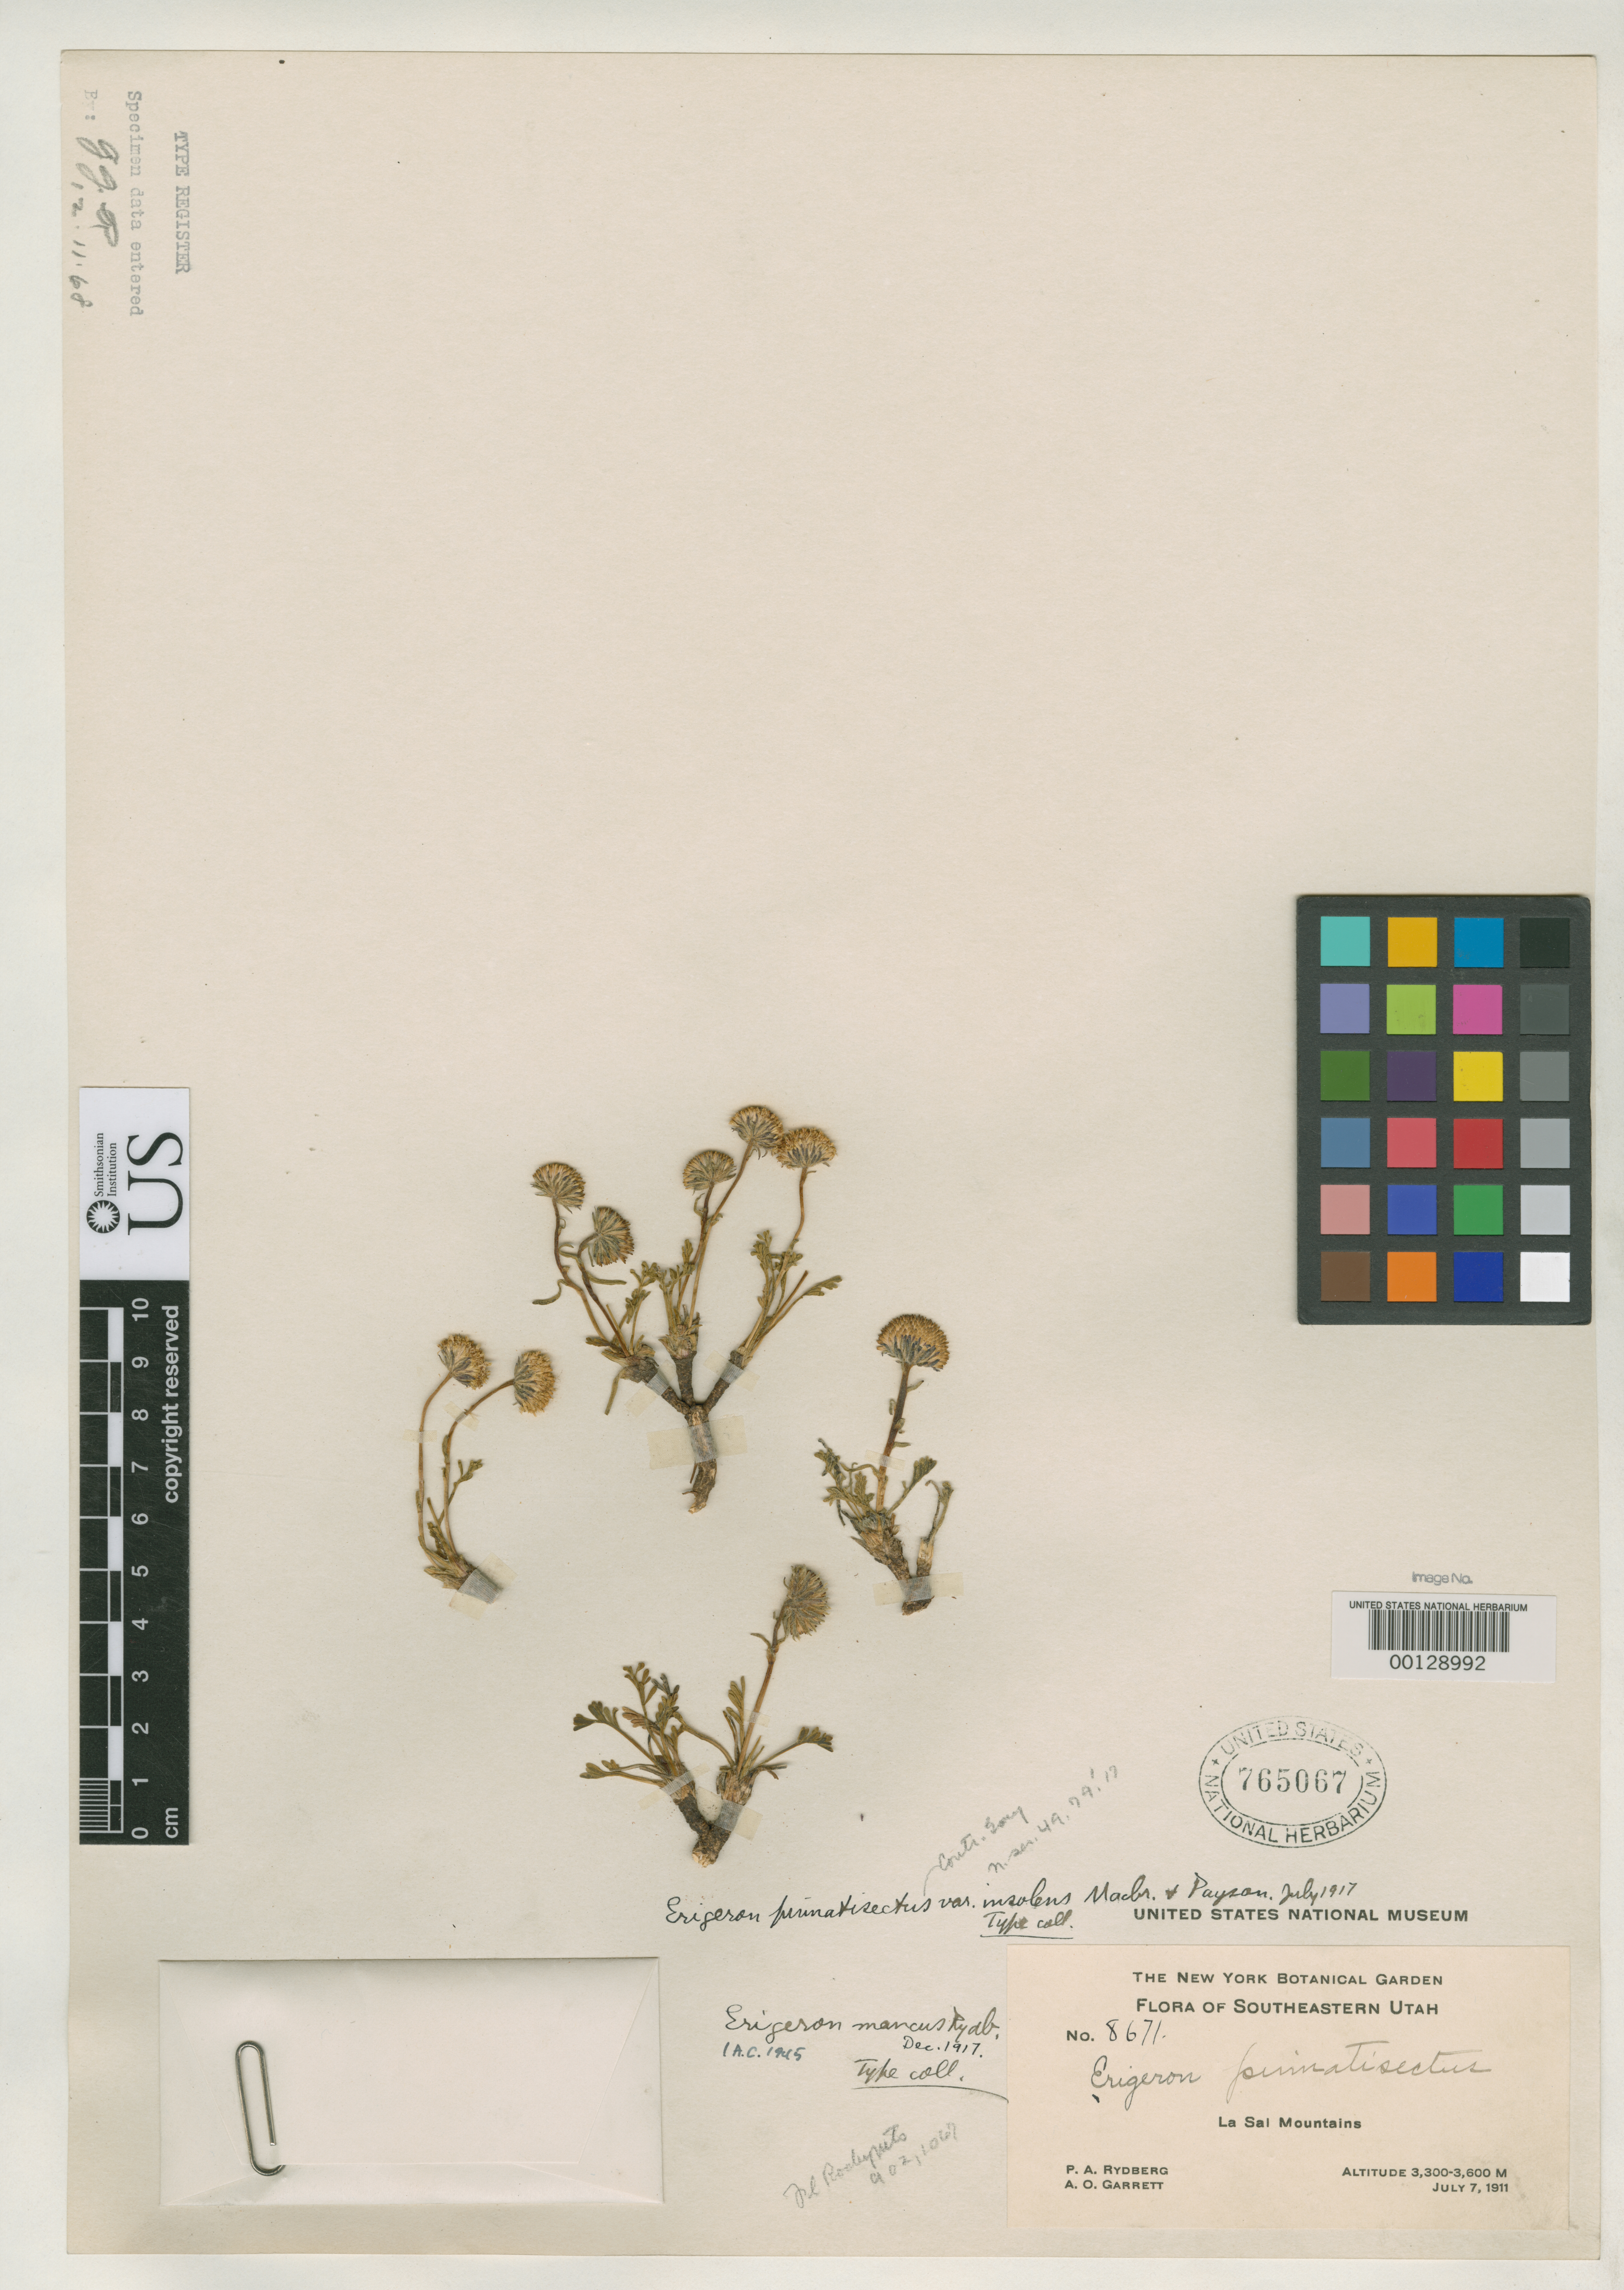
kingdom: Plantae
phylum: Tracheophyta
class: Magnoliopsida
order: Asterales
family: Asteraceae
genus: Erigeron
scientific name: Erigeron mancus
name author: Rydb.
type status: Isotype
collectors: P. A. Rydberg & A. O. Garrett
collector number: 8671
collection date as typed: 07 Jul 1911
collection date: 1911-07-07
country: United States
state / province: Utah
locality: La Sal Mts.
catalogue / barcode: US 765067